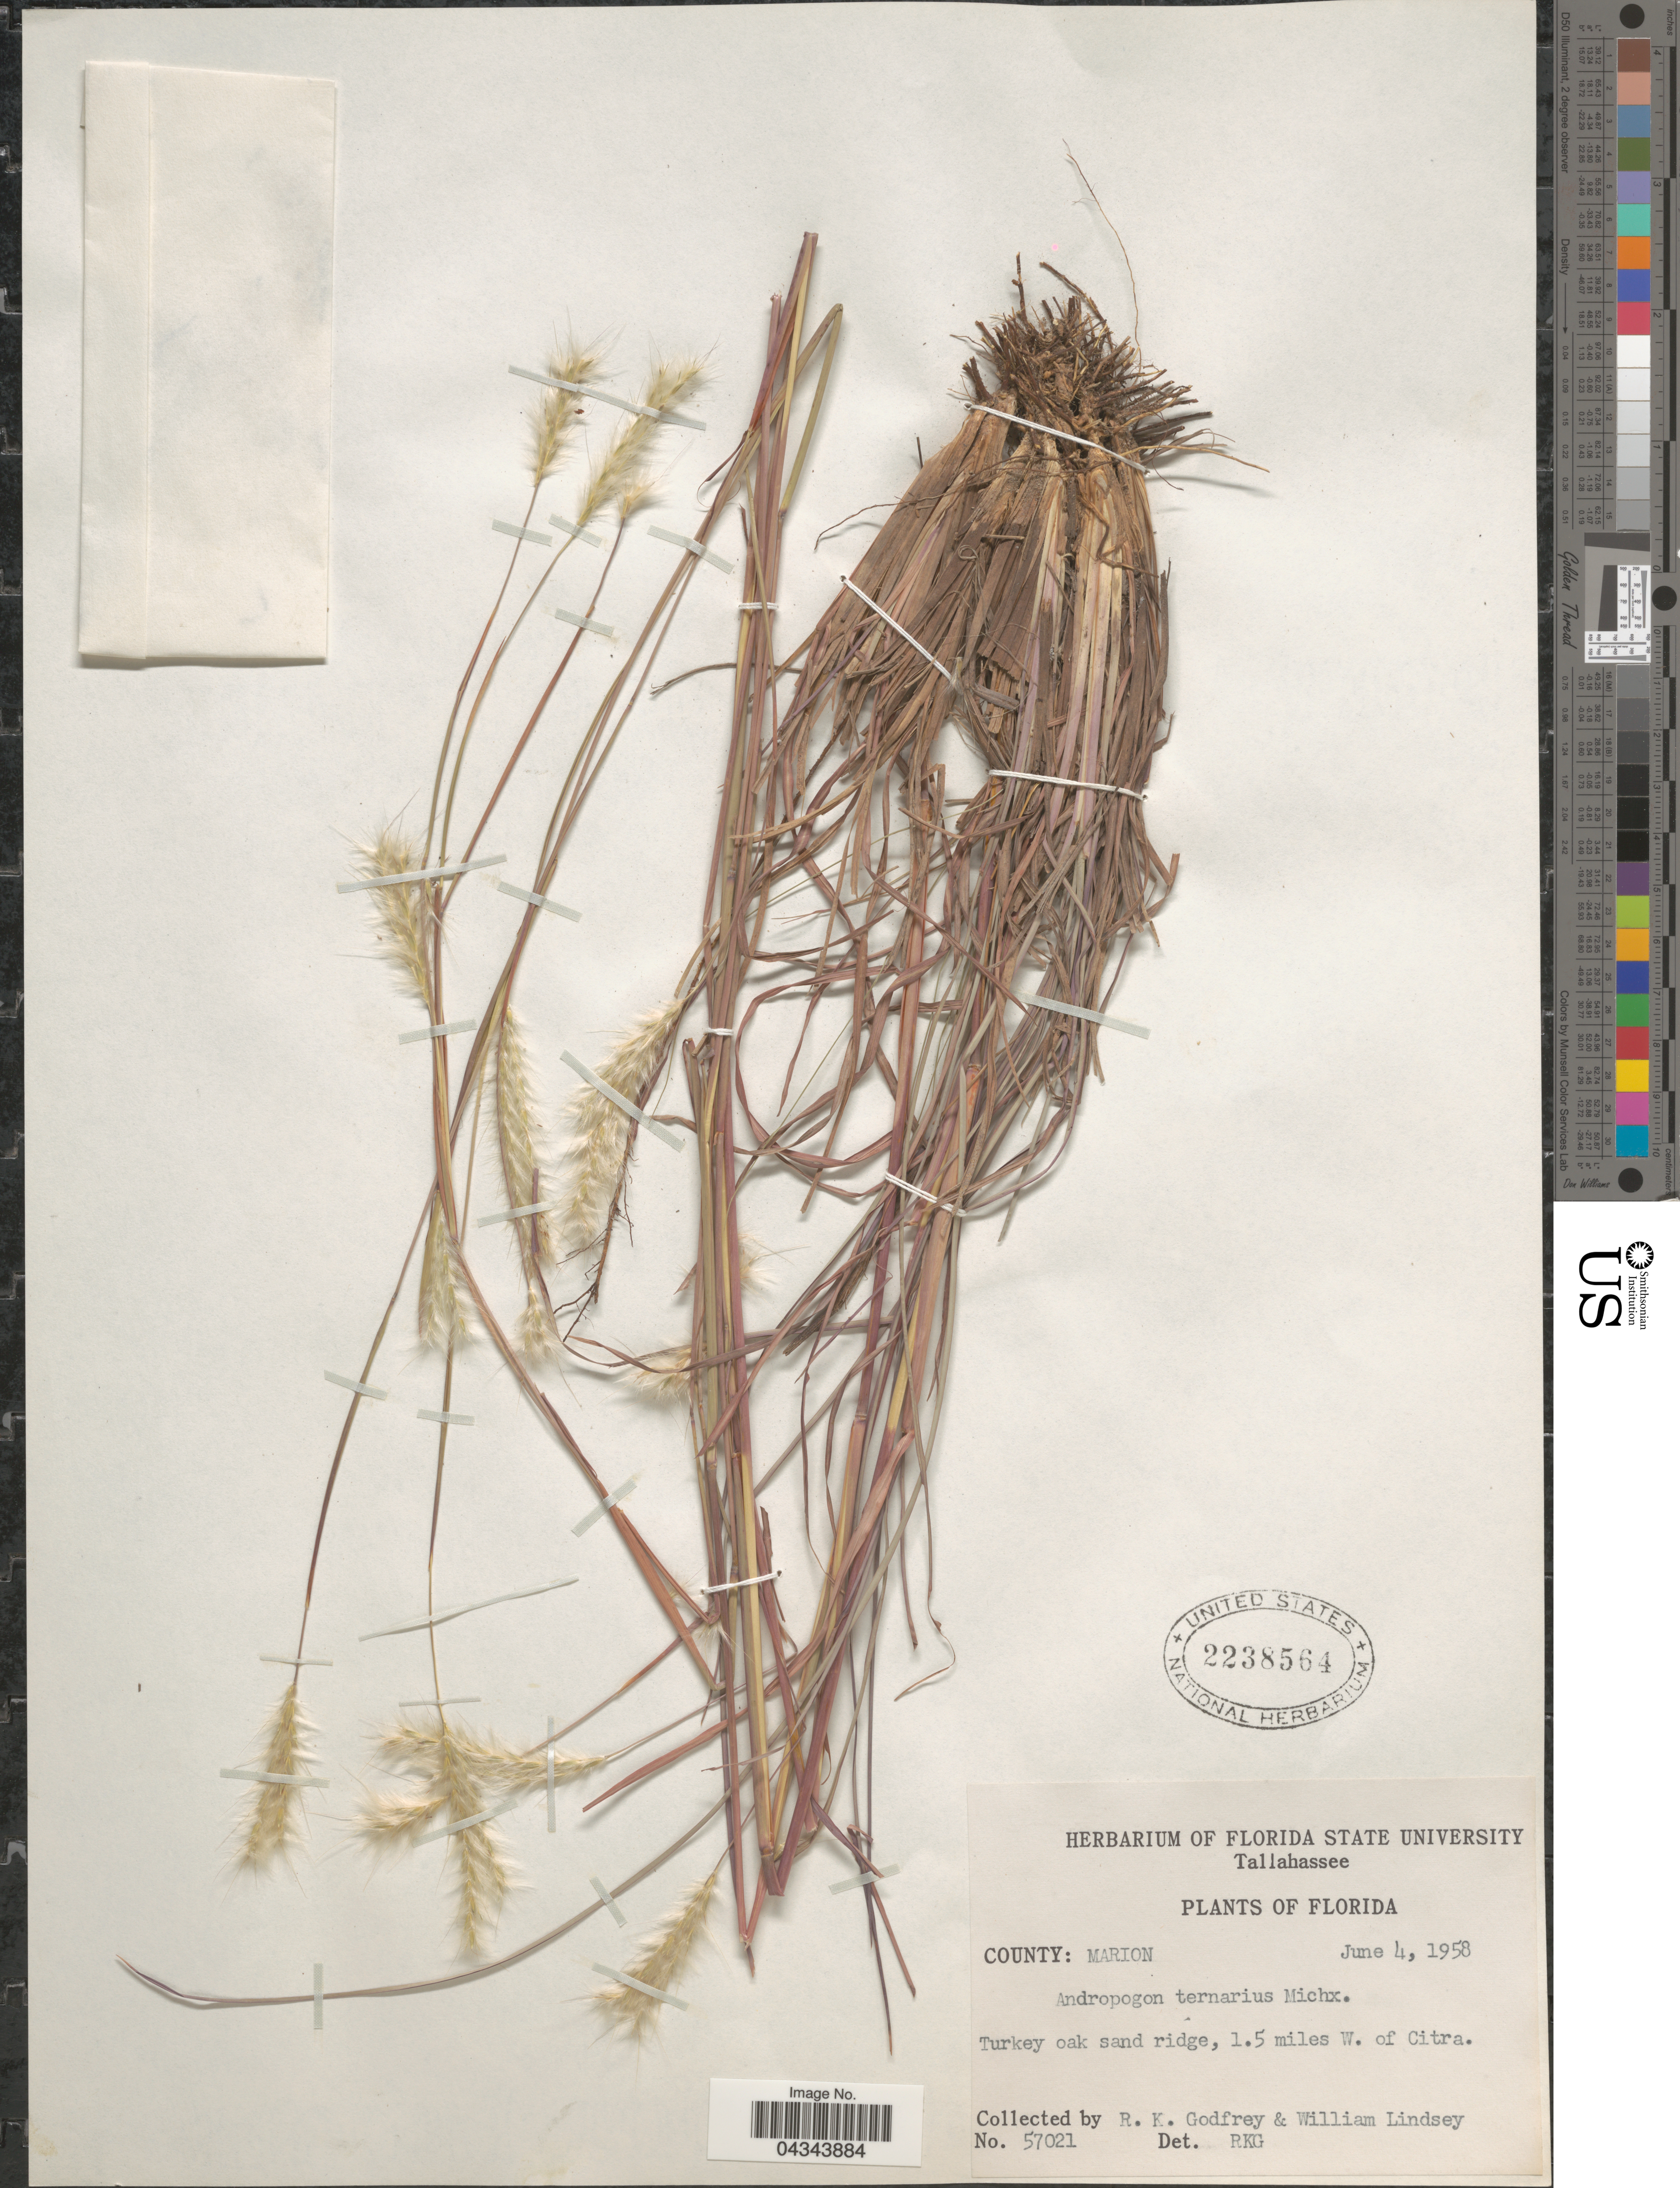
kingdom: Plantae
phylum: Tracheophyta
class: Liliopsida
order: Poales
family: Poaceae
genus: Andropogon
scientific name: Andropogon ternarius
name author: Michx.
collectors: R. K. Godfrey & W. Lindsey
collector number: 57021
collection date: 1958-06-04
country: United States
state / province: Florida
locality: County: Marion. Turkey oak sand ridge, 1.5 miles W. of Citra.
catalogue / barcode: US 2238564